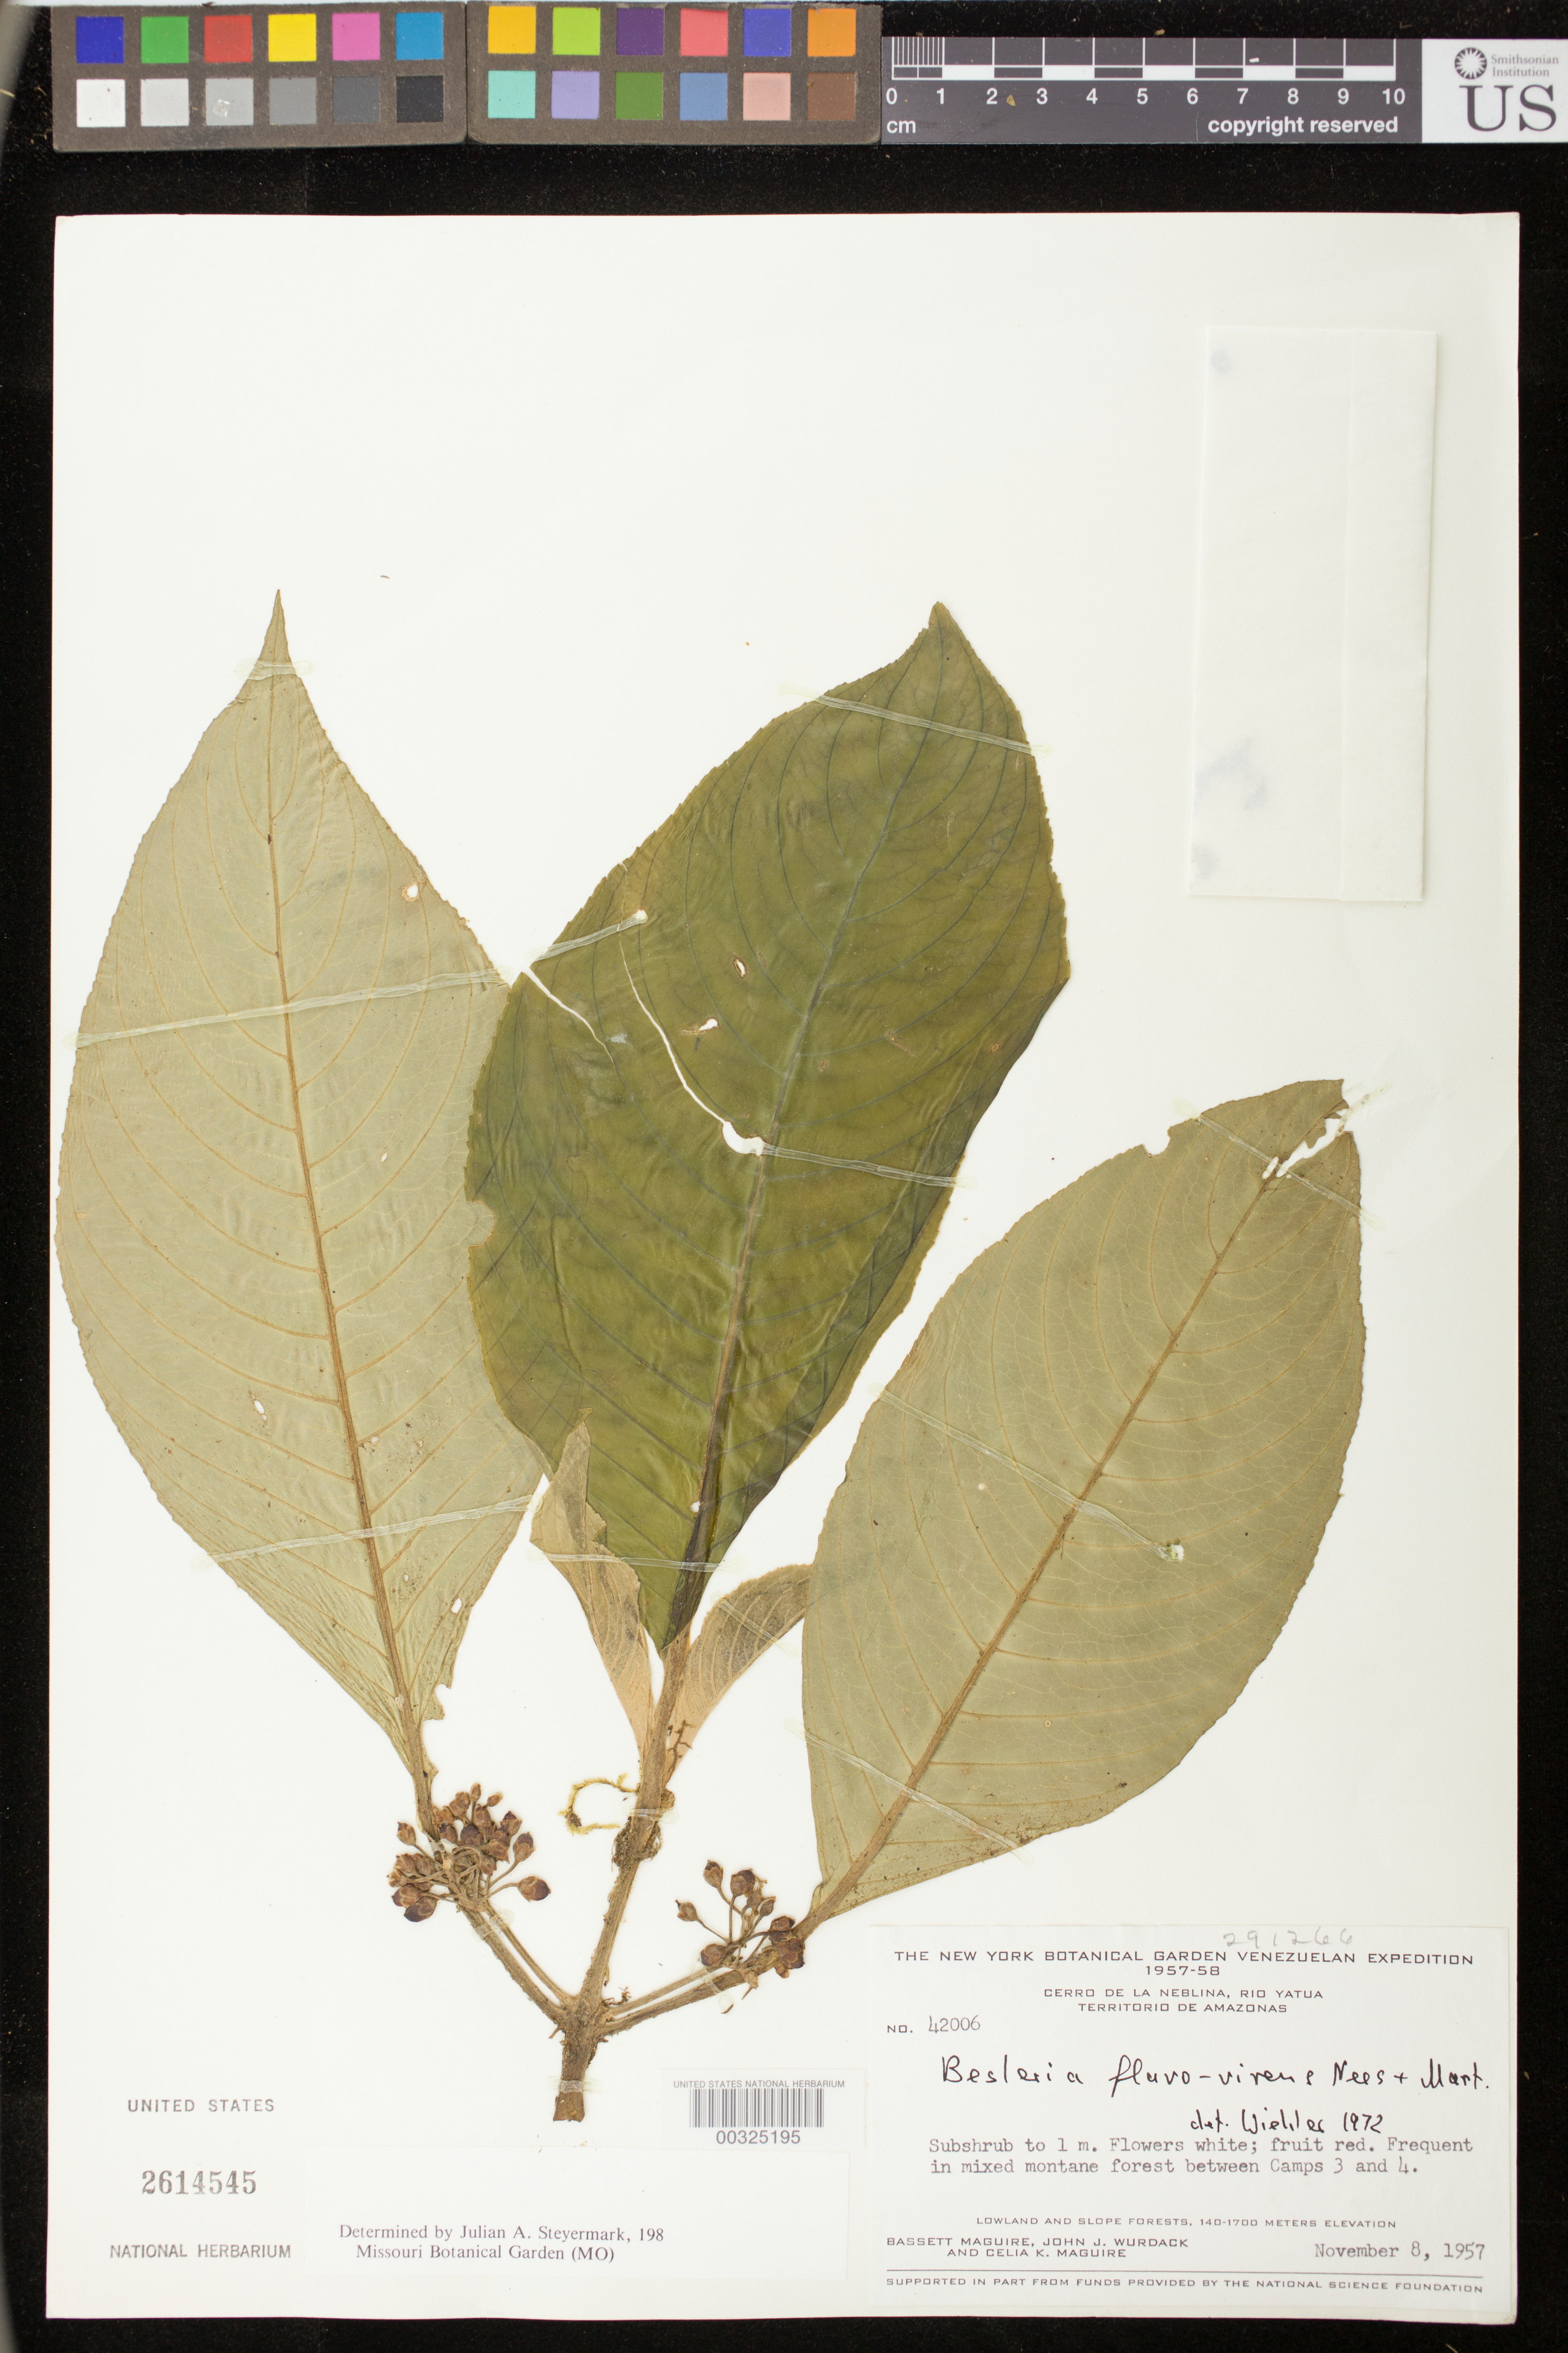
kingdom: Plantae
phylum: Tracheophyta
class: Magnoliopsida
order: Lamiales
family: Gesneriaceae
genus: Besleria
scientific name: Besleria flavo-virens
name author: Nees & Mart.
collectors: B. Maguire, J. J. Wurdack & C. K. Maguire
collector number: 42006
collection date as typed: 08 Nov 1957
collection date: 1957-11-08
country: Venezuela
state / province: Amazonas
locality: Cerro de la Neblina, Rio Yatua, between camps 3 and 4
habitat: Mixed montane forest; lowland and slopes forests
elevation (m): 140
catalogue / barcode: US 2614545